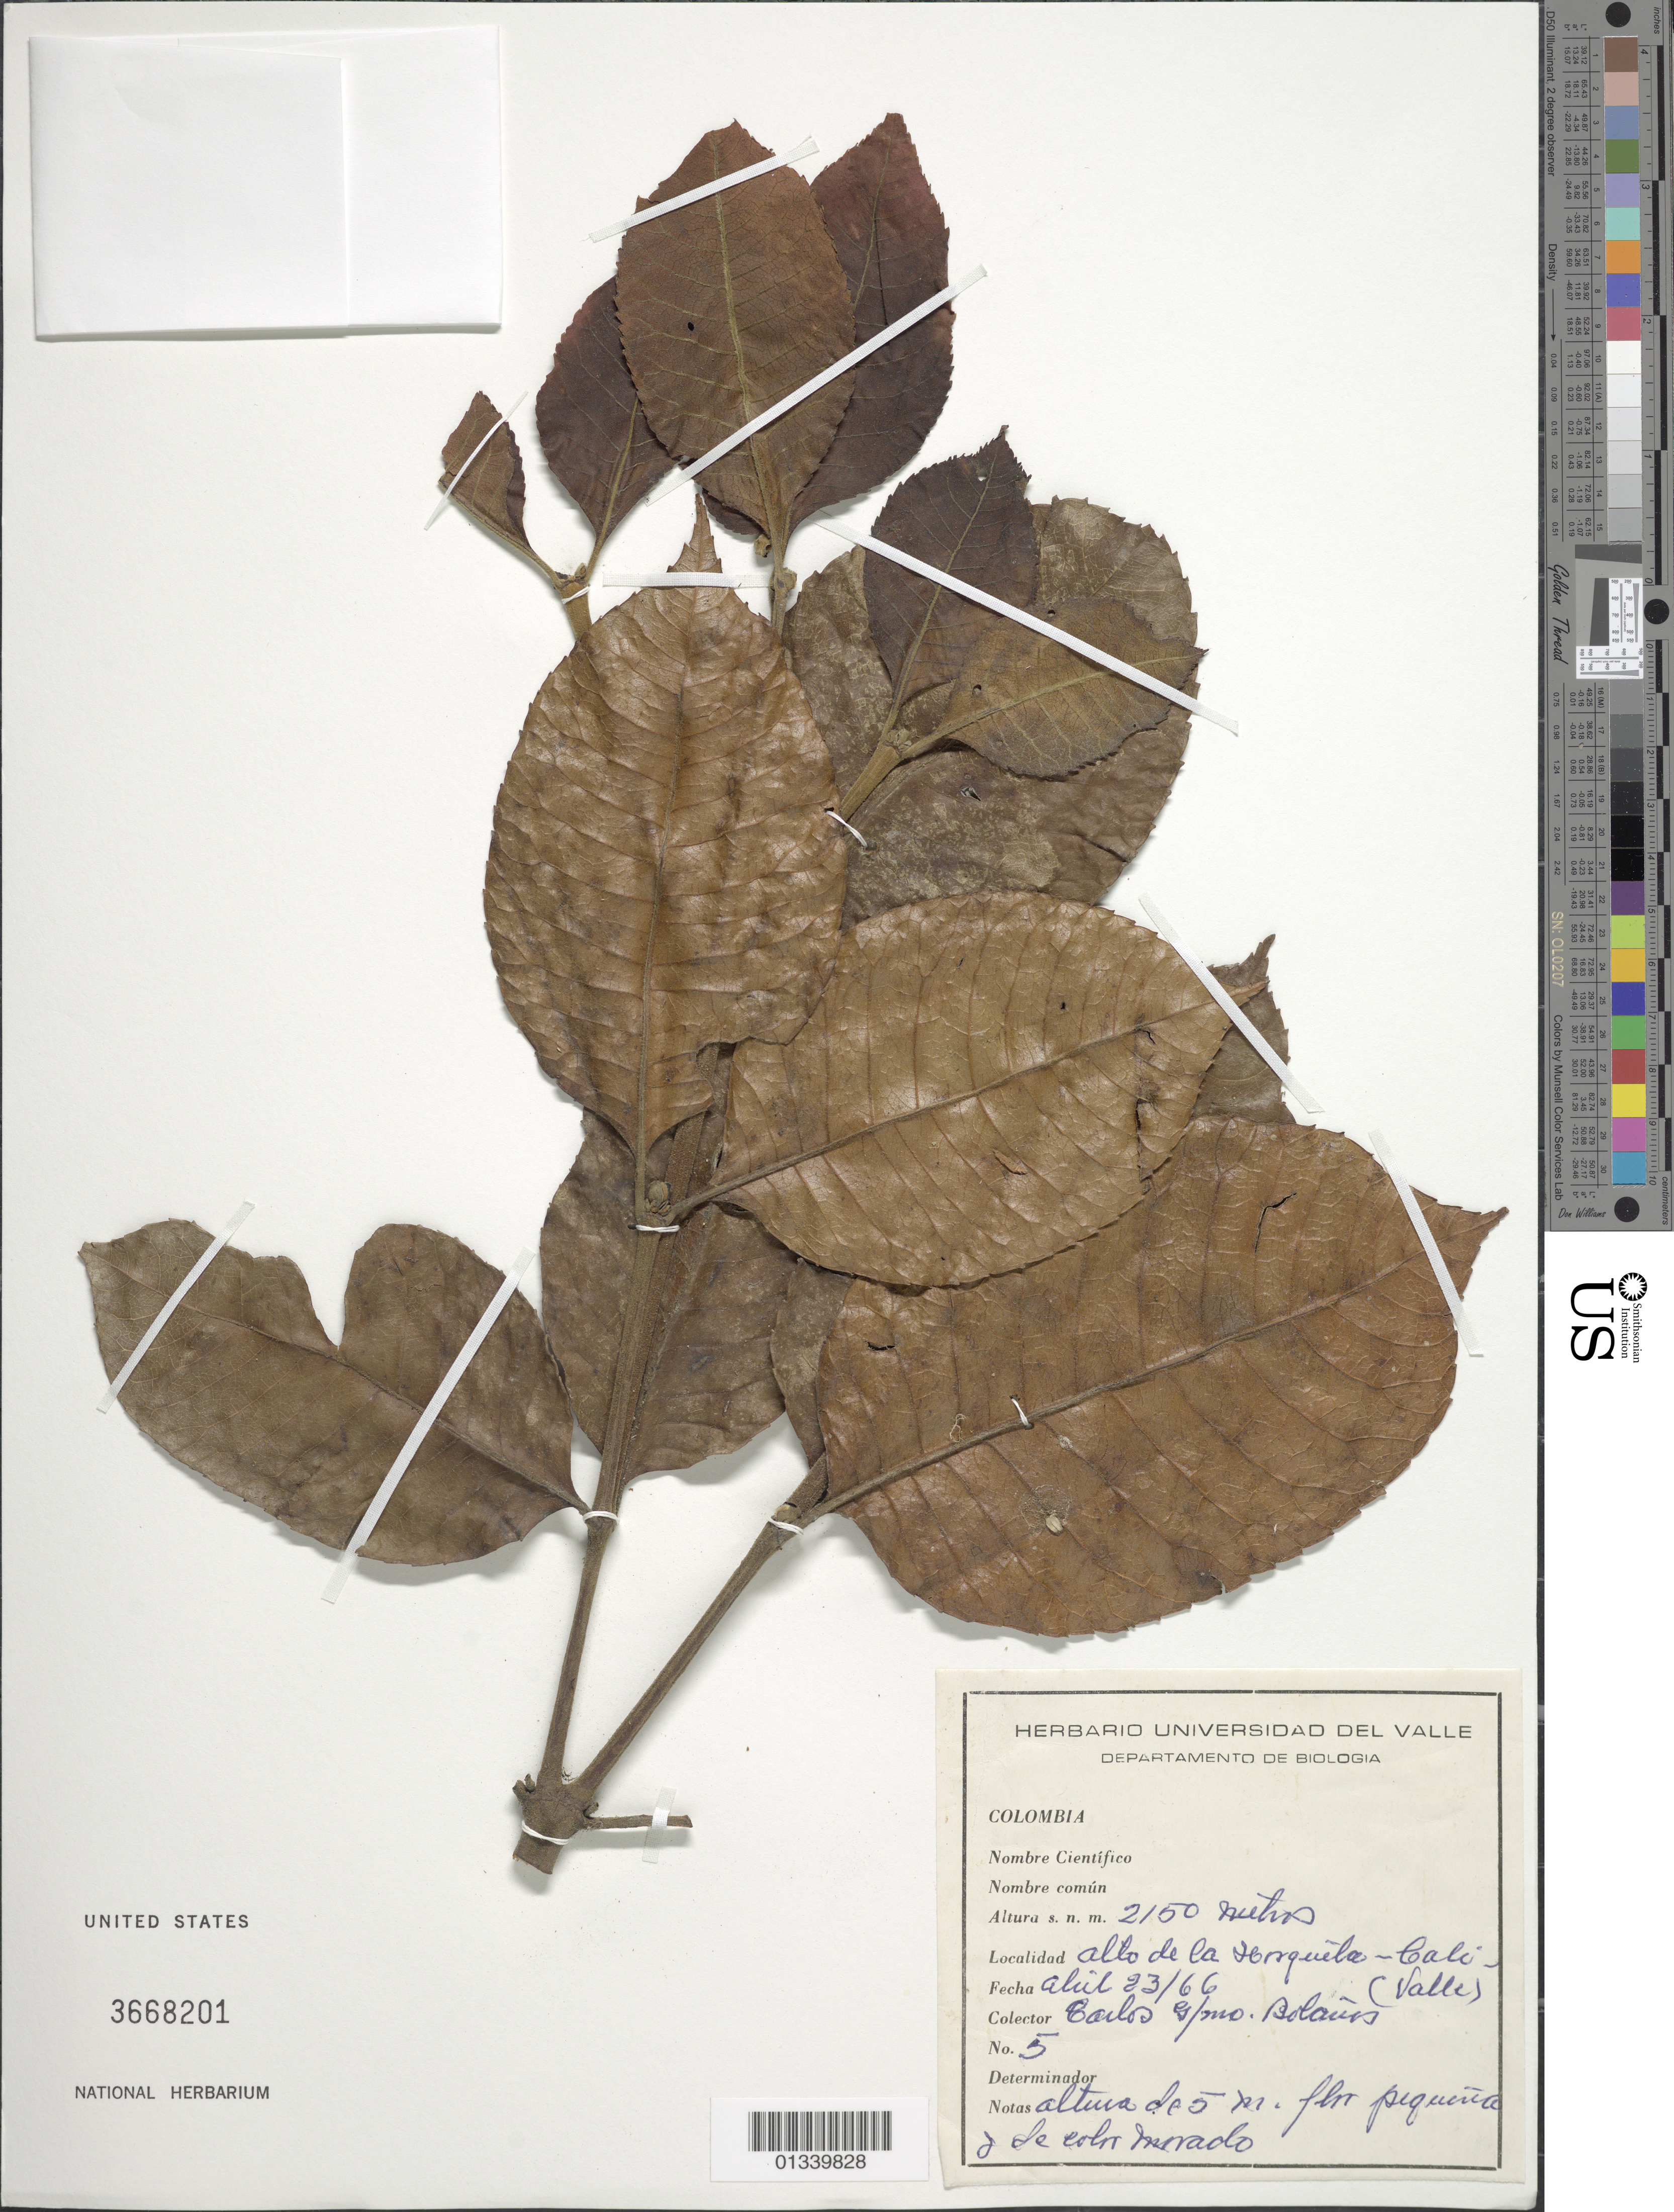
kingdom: Plantae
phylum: Tracheophyta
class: Magnoliopsida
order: Malpighiales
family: Rhizophoraceae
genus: Sterigmapetalum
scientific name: Sterigmapetalum sp.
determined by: Londoño-Echeverri, Y.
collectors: G. Bailos & M. Bolaños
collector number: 5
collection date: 1966-04-23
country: Colombia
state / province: Valle del Cauca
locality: Alto de la torrquiela-Cali.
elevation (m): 2150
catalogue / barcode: US 3668201